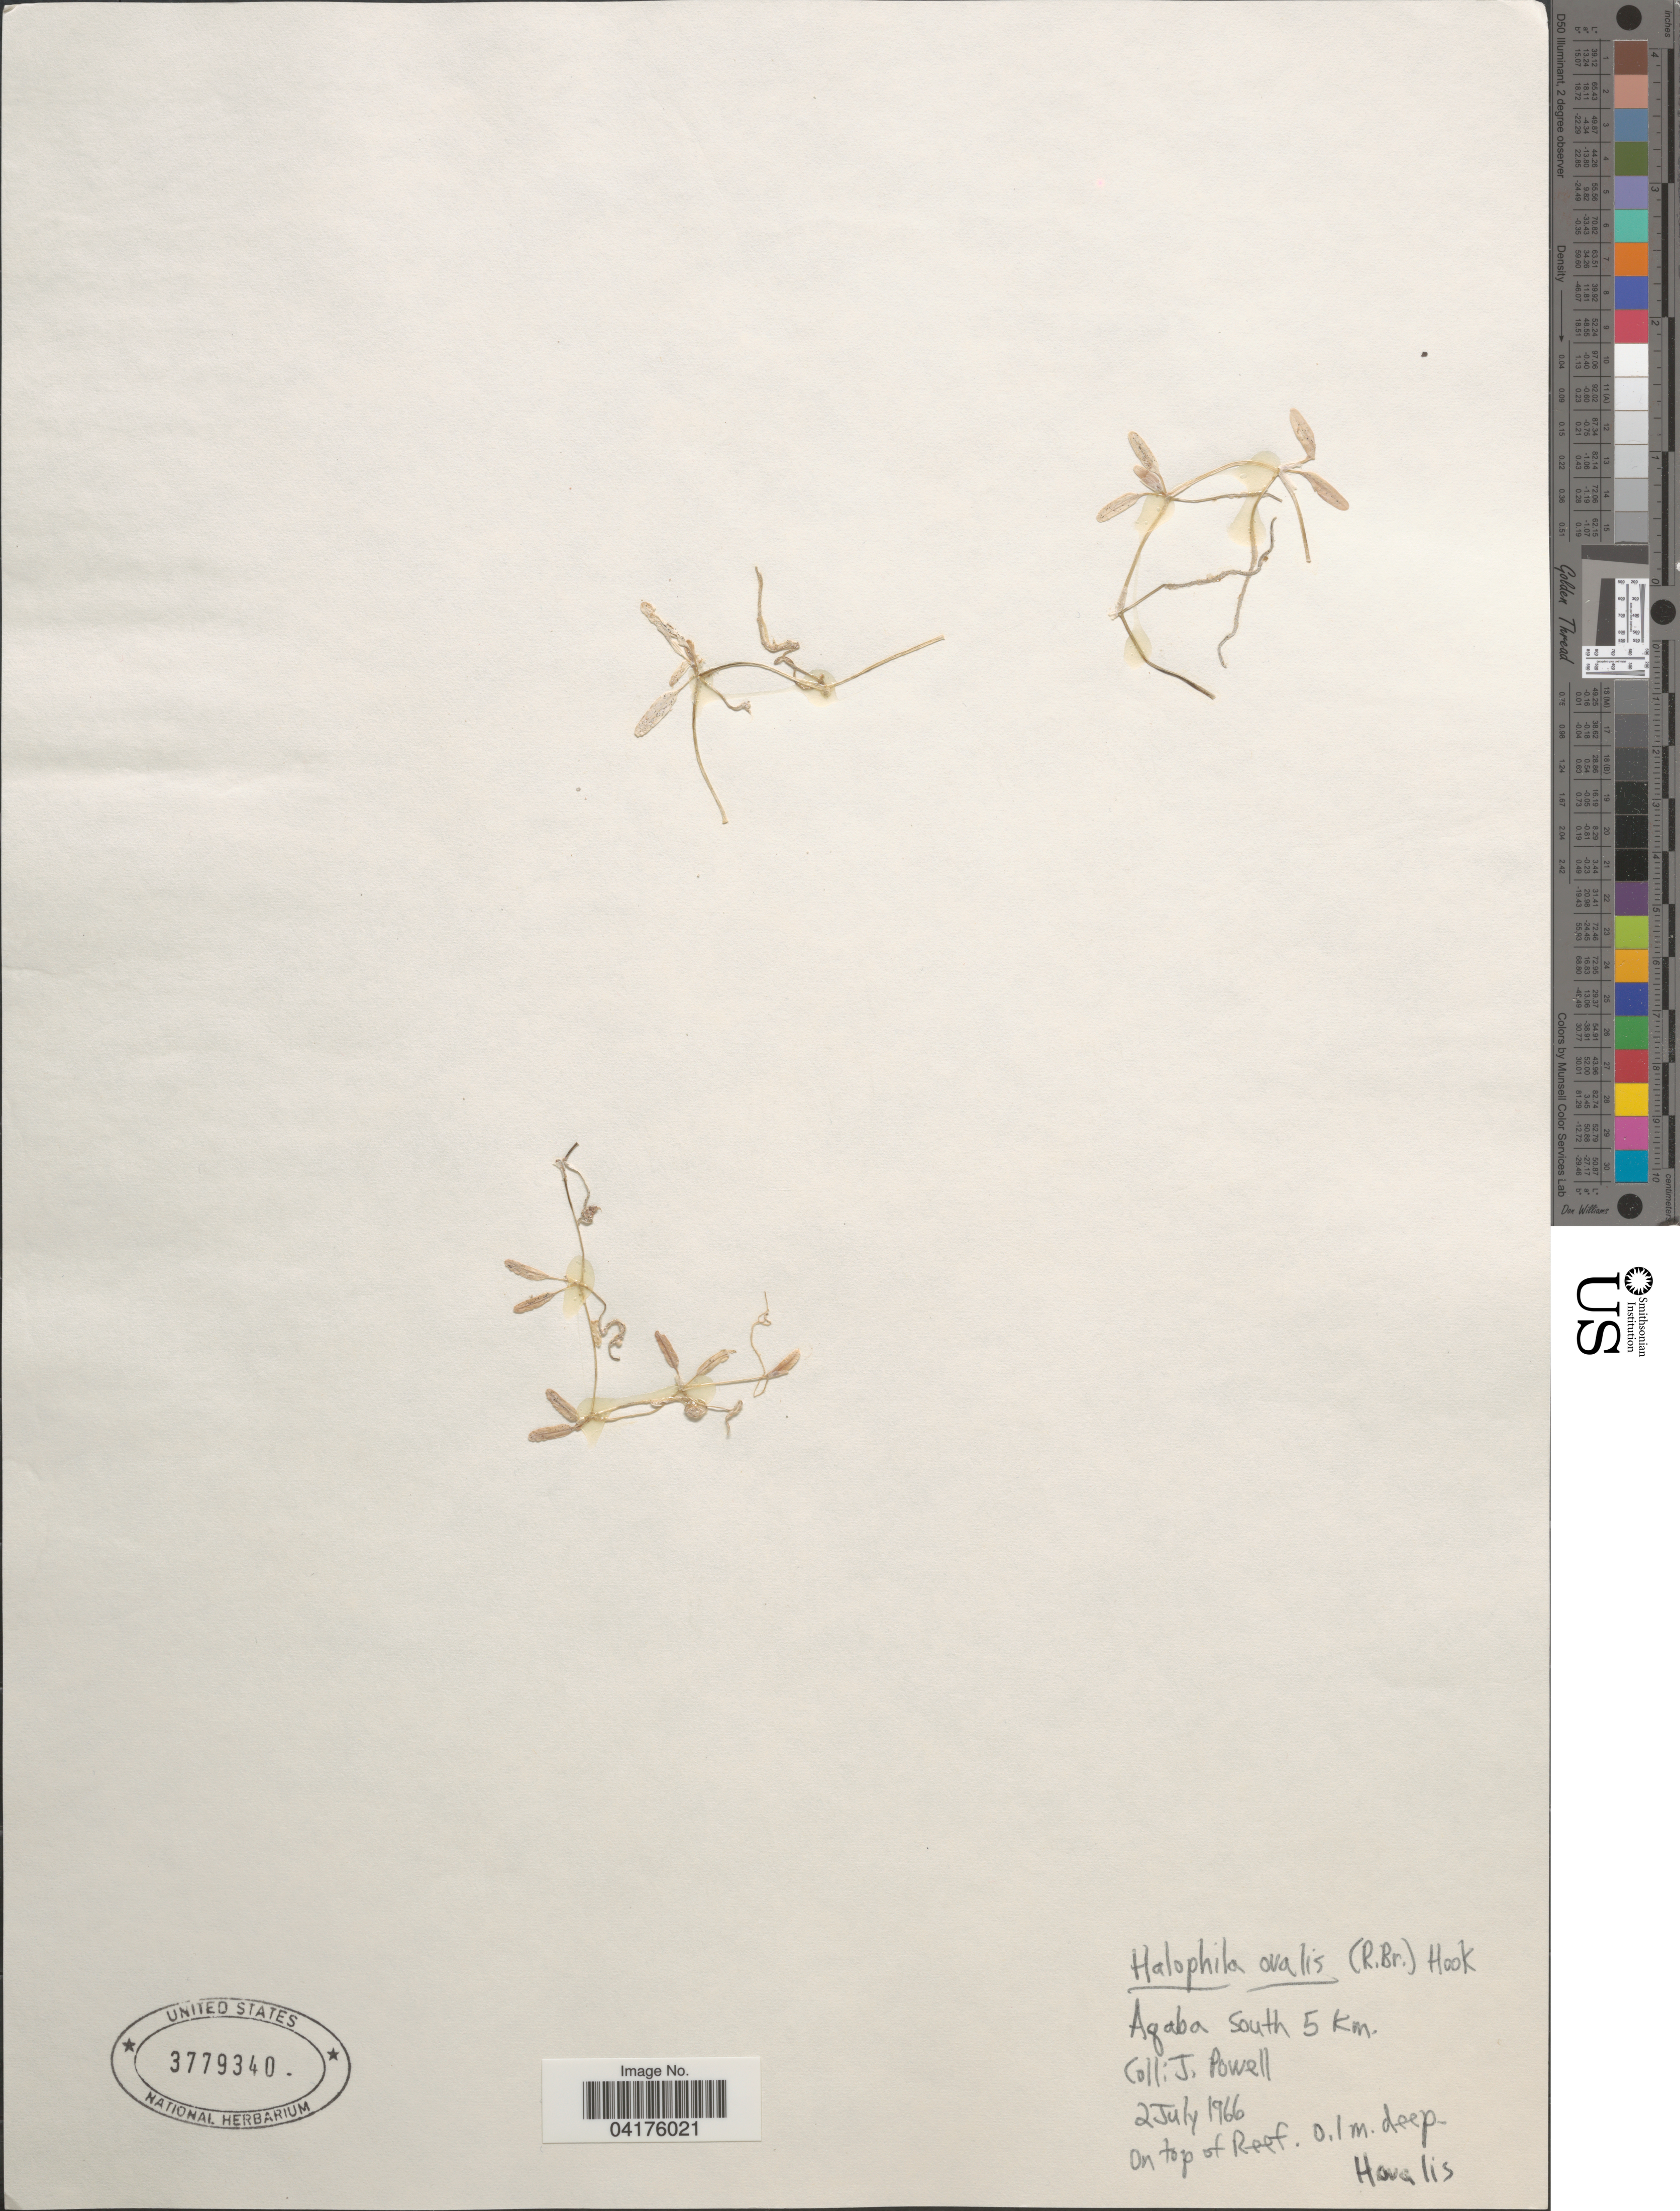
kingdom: Plantae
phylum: Tracheophyta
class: Liliopsida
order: Alismatales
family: Hydrocharitaceae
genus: Halophila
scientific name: Halophila ovalis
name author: (R. Br.) Hook. f.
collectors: J. Powell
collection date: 1966-07-02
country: Jordan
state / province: Al 'Aqabah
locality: Aqaba,South 5 km.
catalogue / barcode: US 3779340